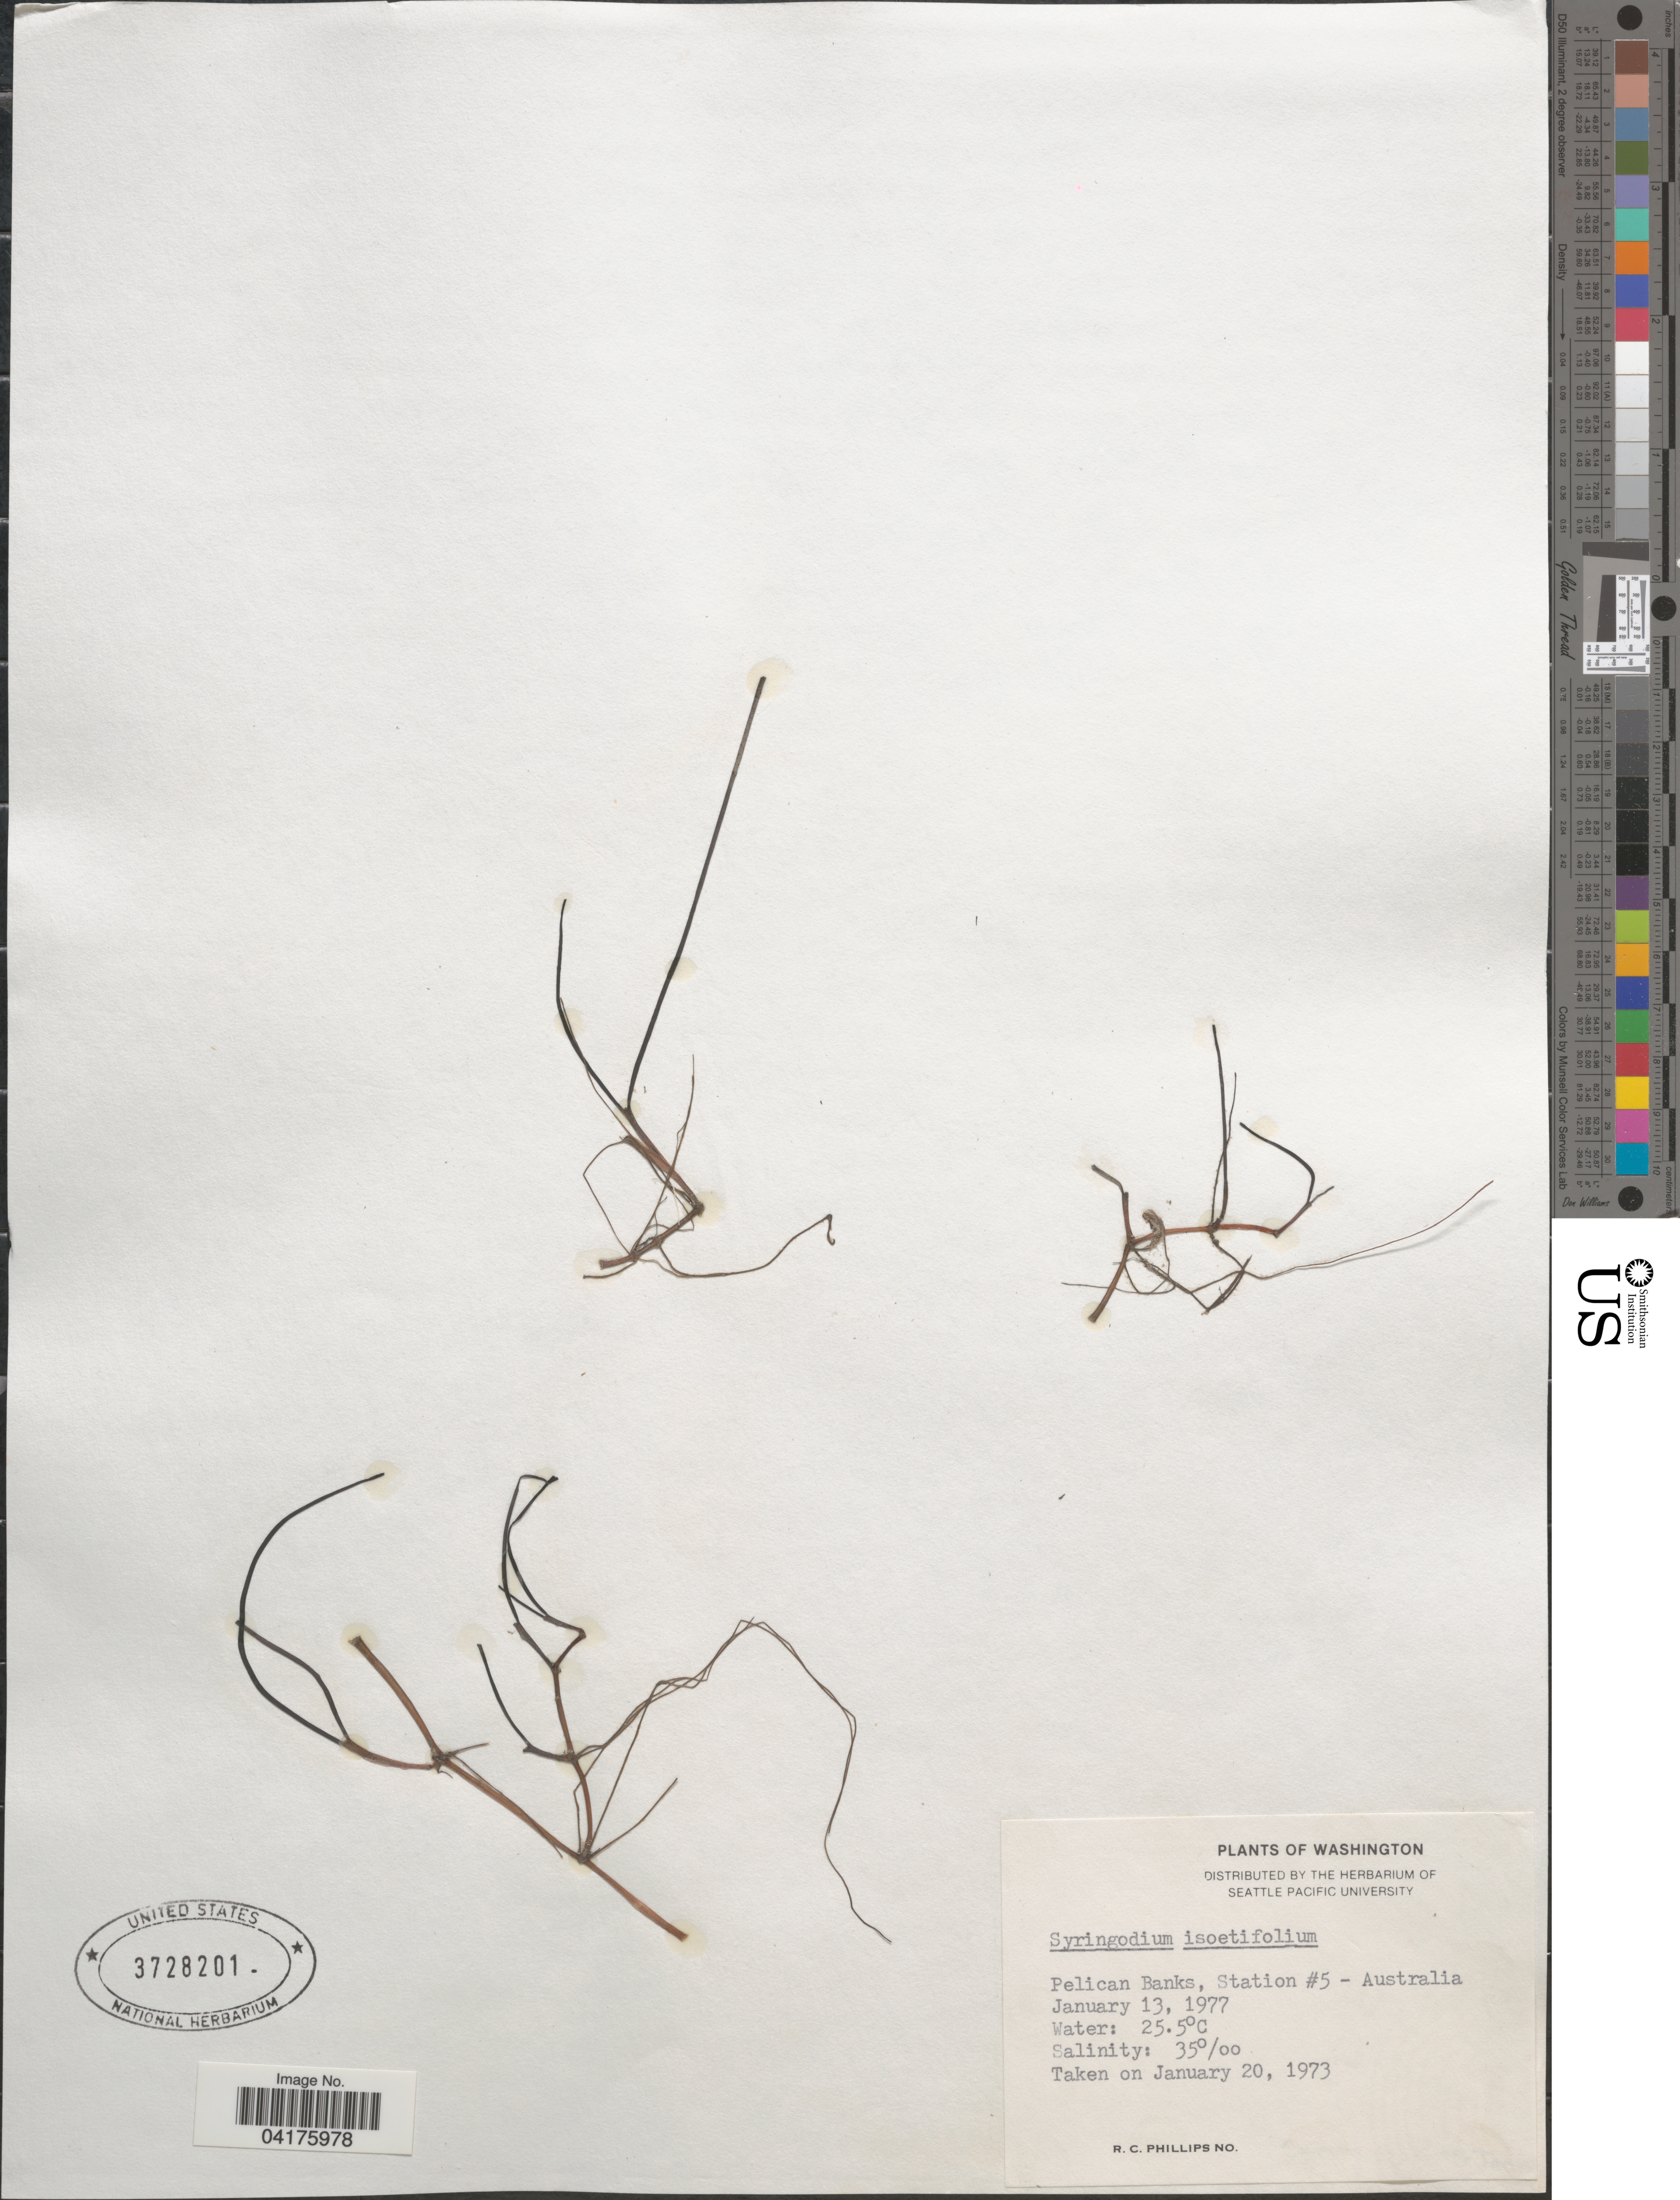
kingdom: Plantae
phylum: Tracheophyta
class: Liliopsida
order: Alismatales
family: Cymodoceaceae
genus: Syringodium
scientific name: Syringodium isoetifolium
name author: (Asch.) Dandy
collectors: R. C. Phillips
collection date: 1977-01-13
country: Australia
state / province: Queensland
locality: Pelican Banks, Station #5.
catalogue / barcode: US 3728201